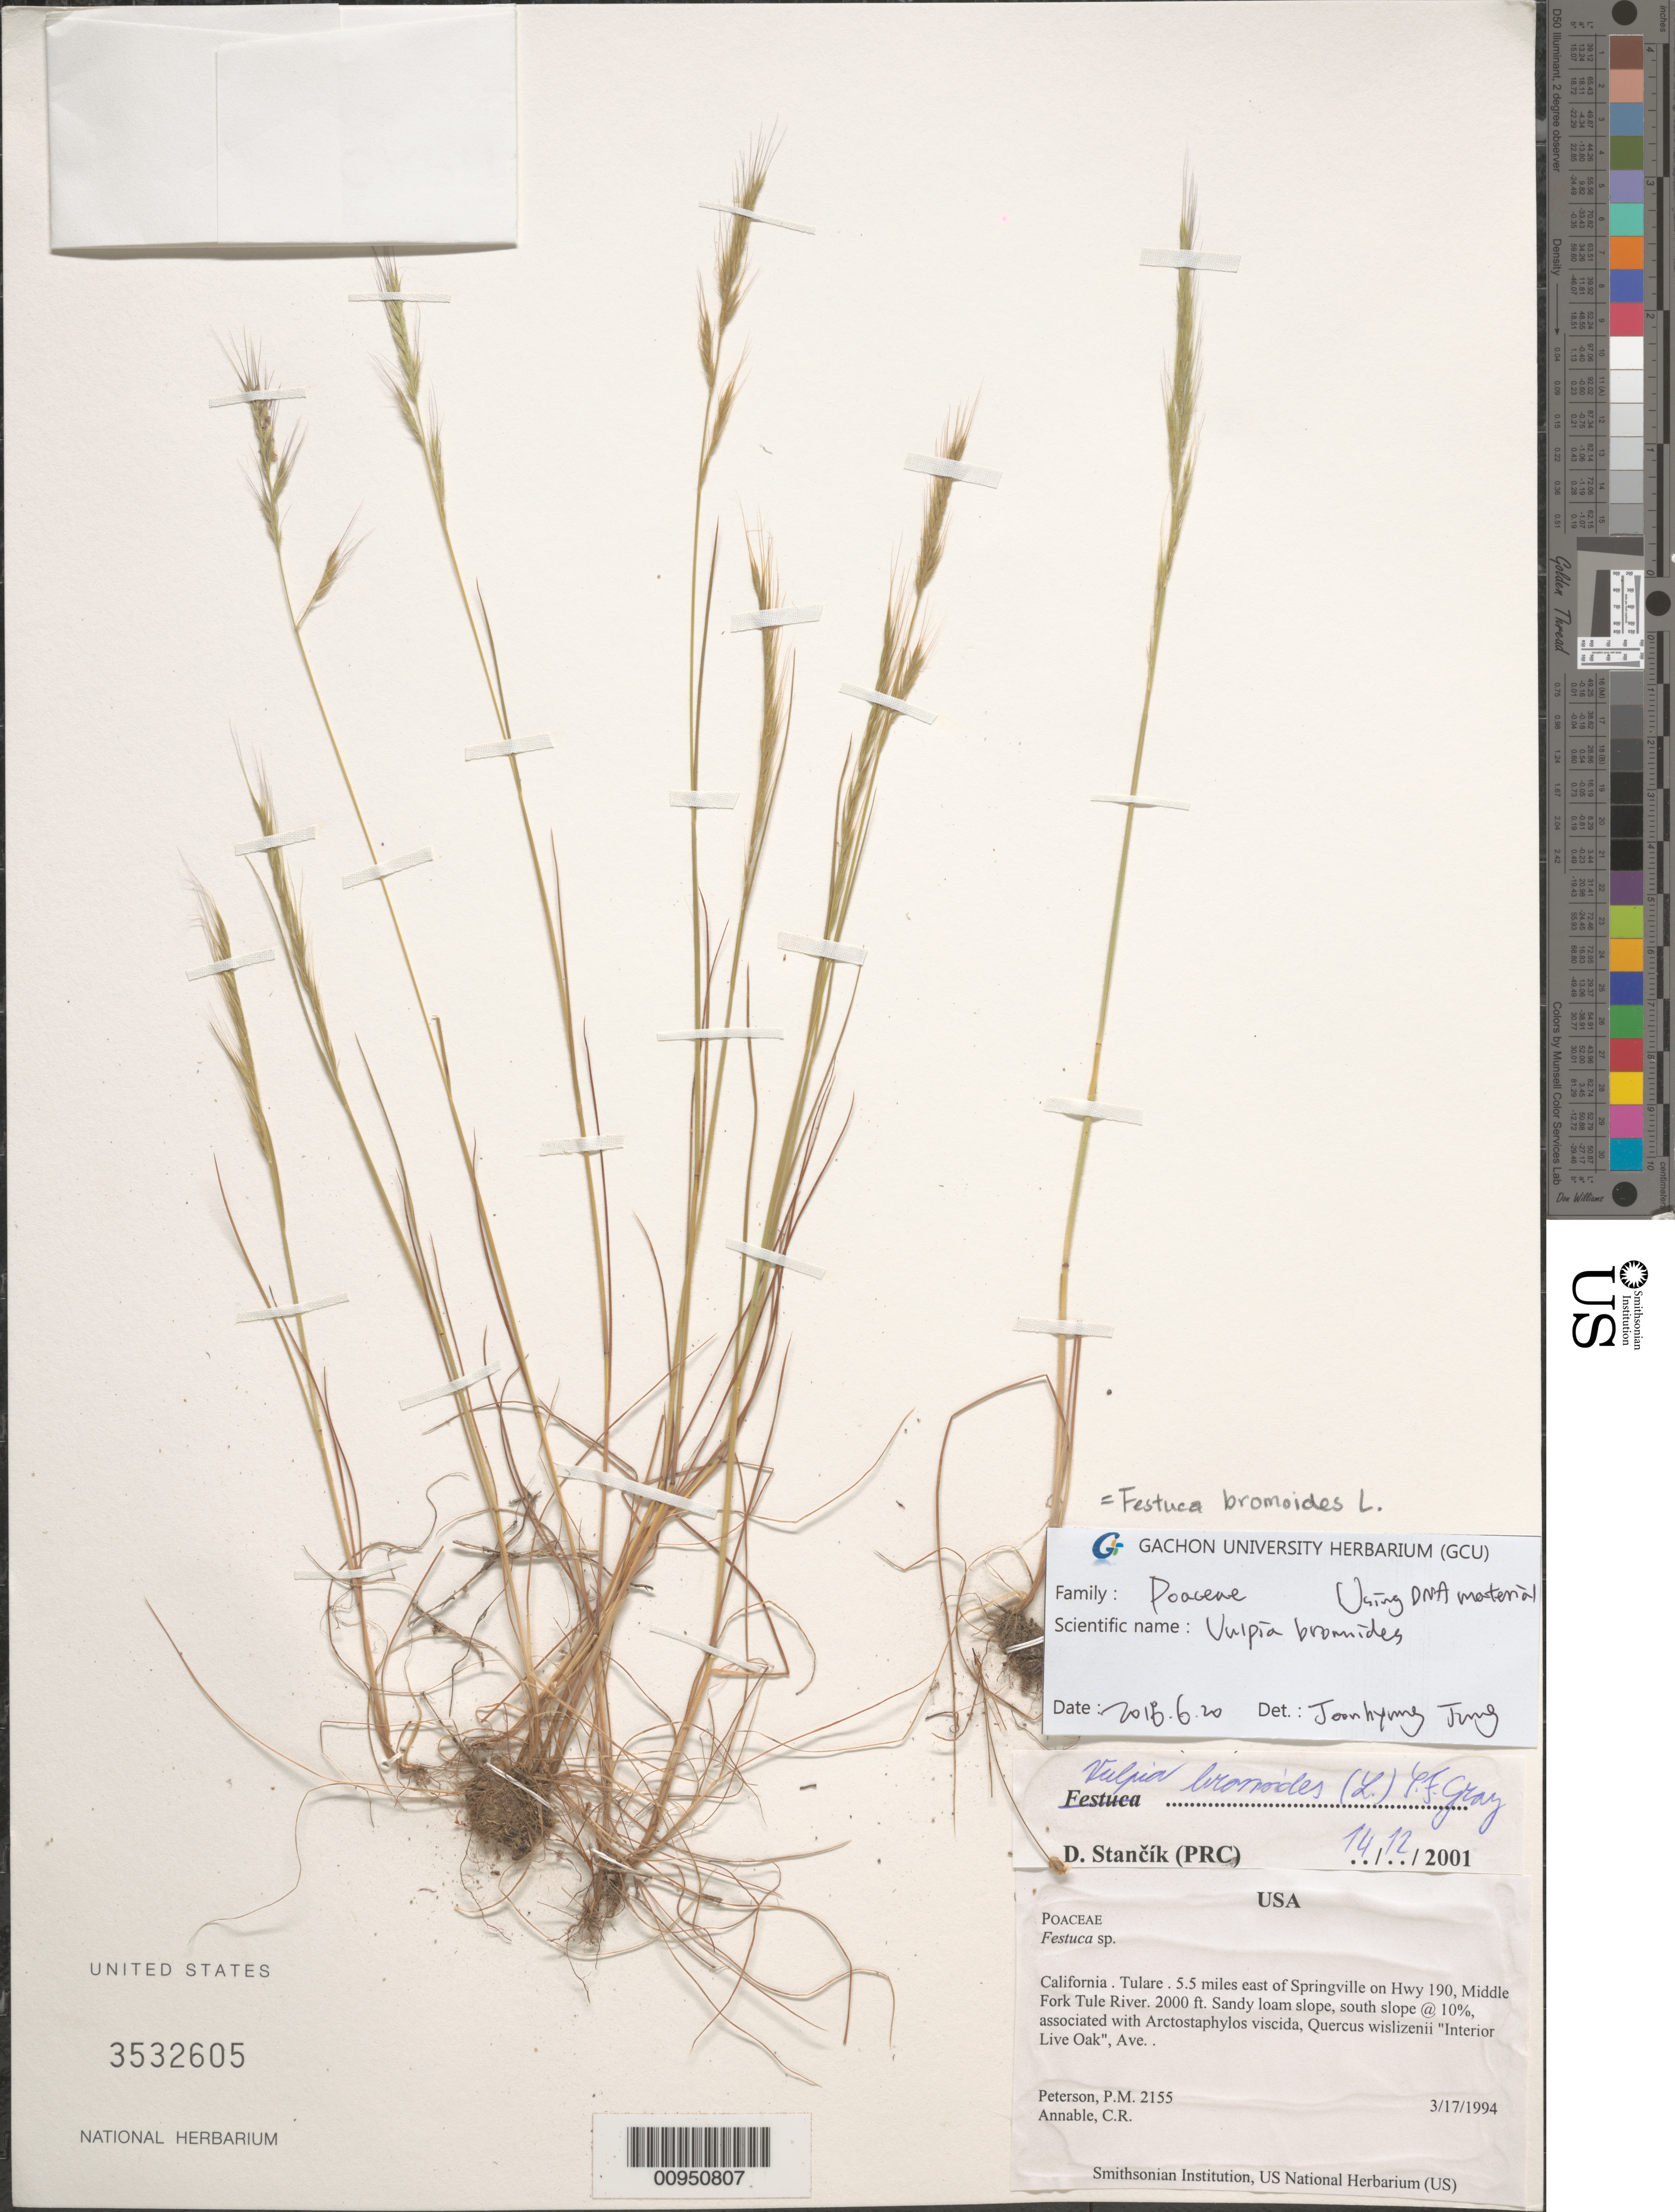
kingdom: Plantae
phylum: Tracheophyta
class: Liliopsida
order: Poales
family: Poaceae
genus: Vulpia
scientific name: Vulpia bromoides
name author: (L.) S.F. Gray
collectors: P. M. Peterson & C. R. Annable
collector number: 02155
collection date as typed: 17 Mar 1984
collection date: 1984-03-17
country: United States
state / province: California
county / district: Tulare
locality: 5.5 miles east of Springville on Hwy 190, Middle Fork Tule River.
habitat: Sandy loam slope, south slope @ 10%, associated with Arctostaphylos viscida, Quercus wislizenii "Interior Live Oak", Ave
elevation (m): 2000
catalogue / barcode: US 3532605